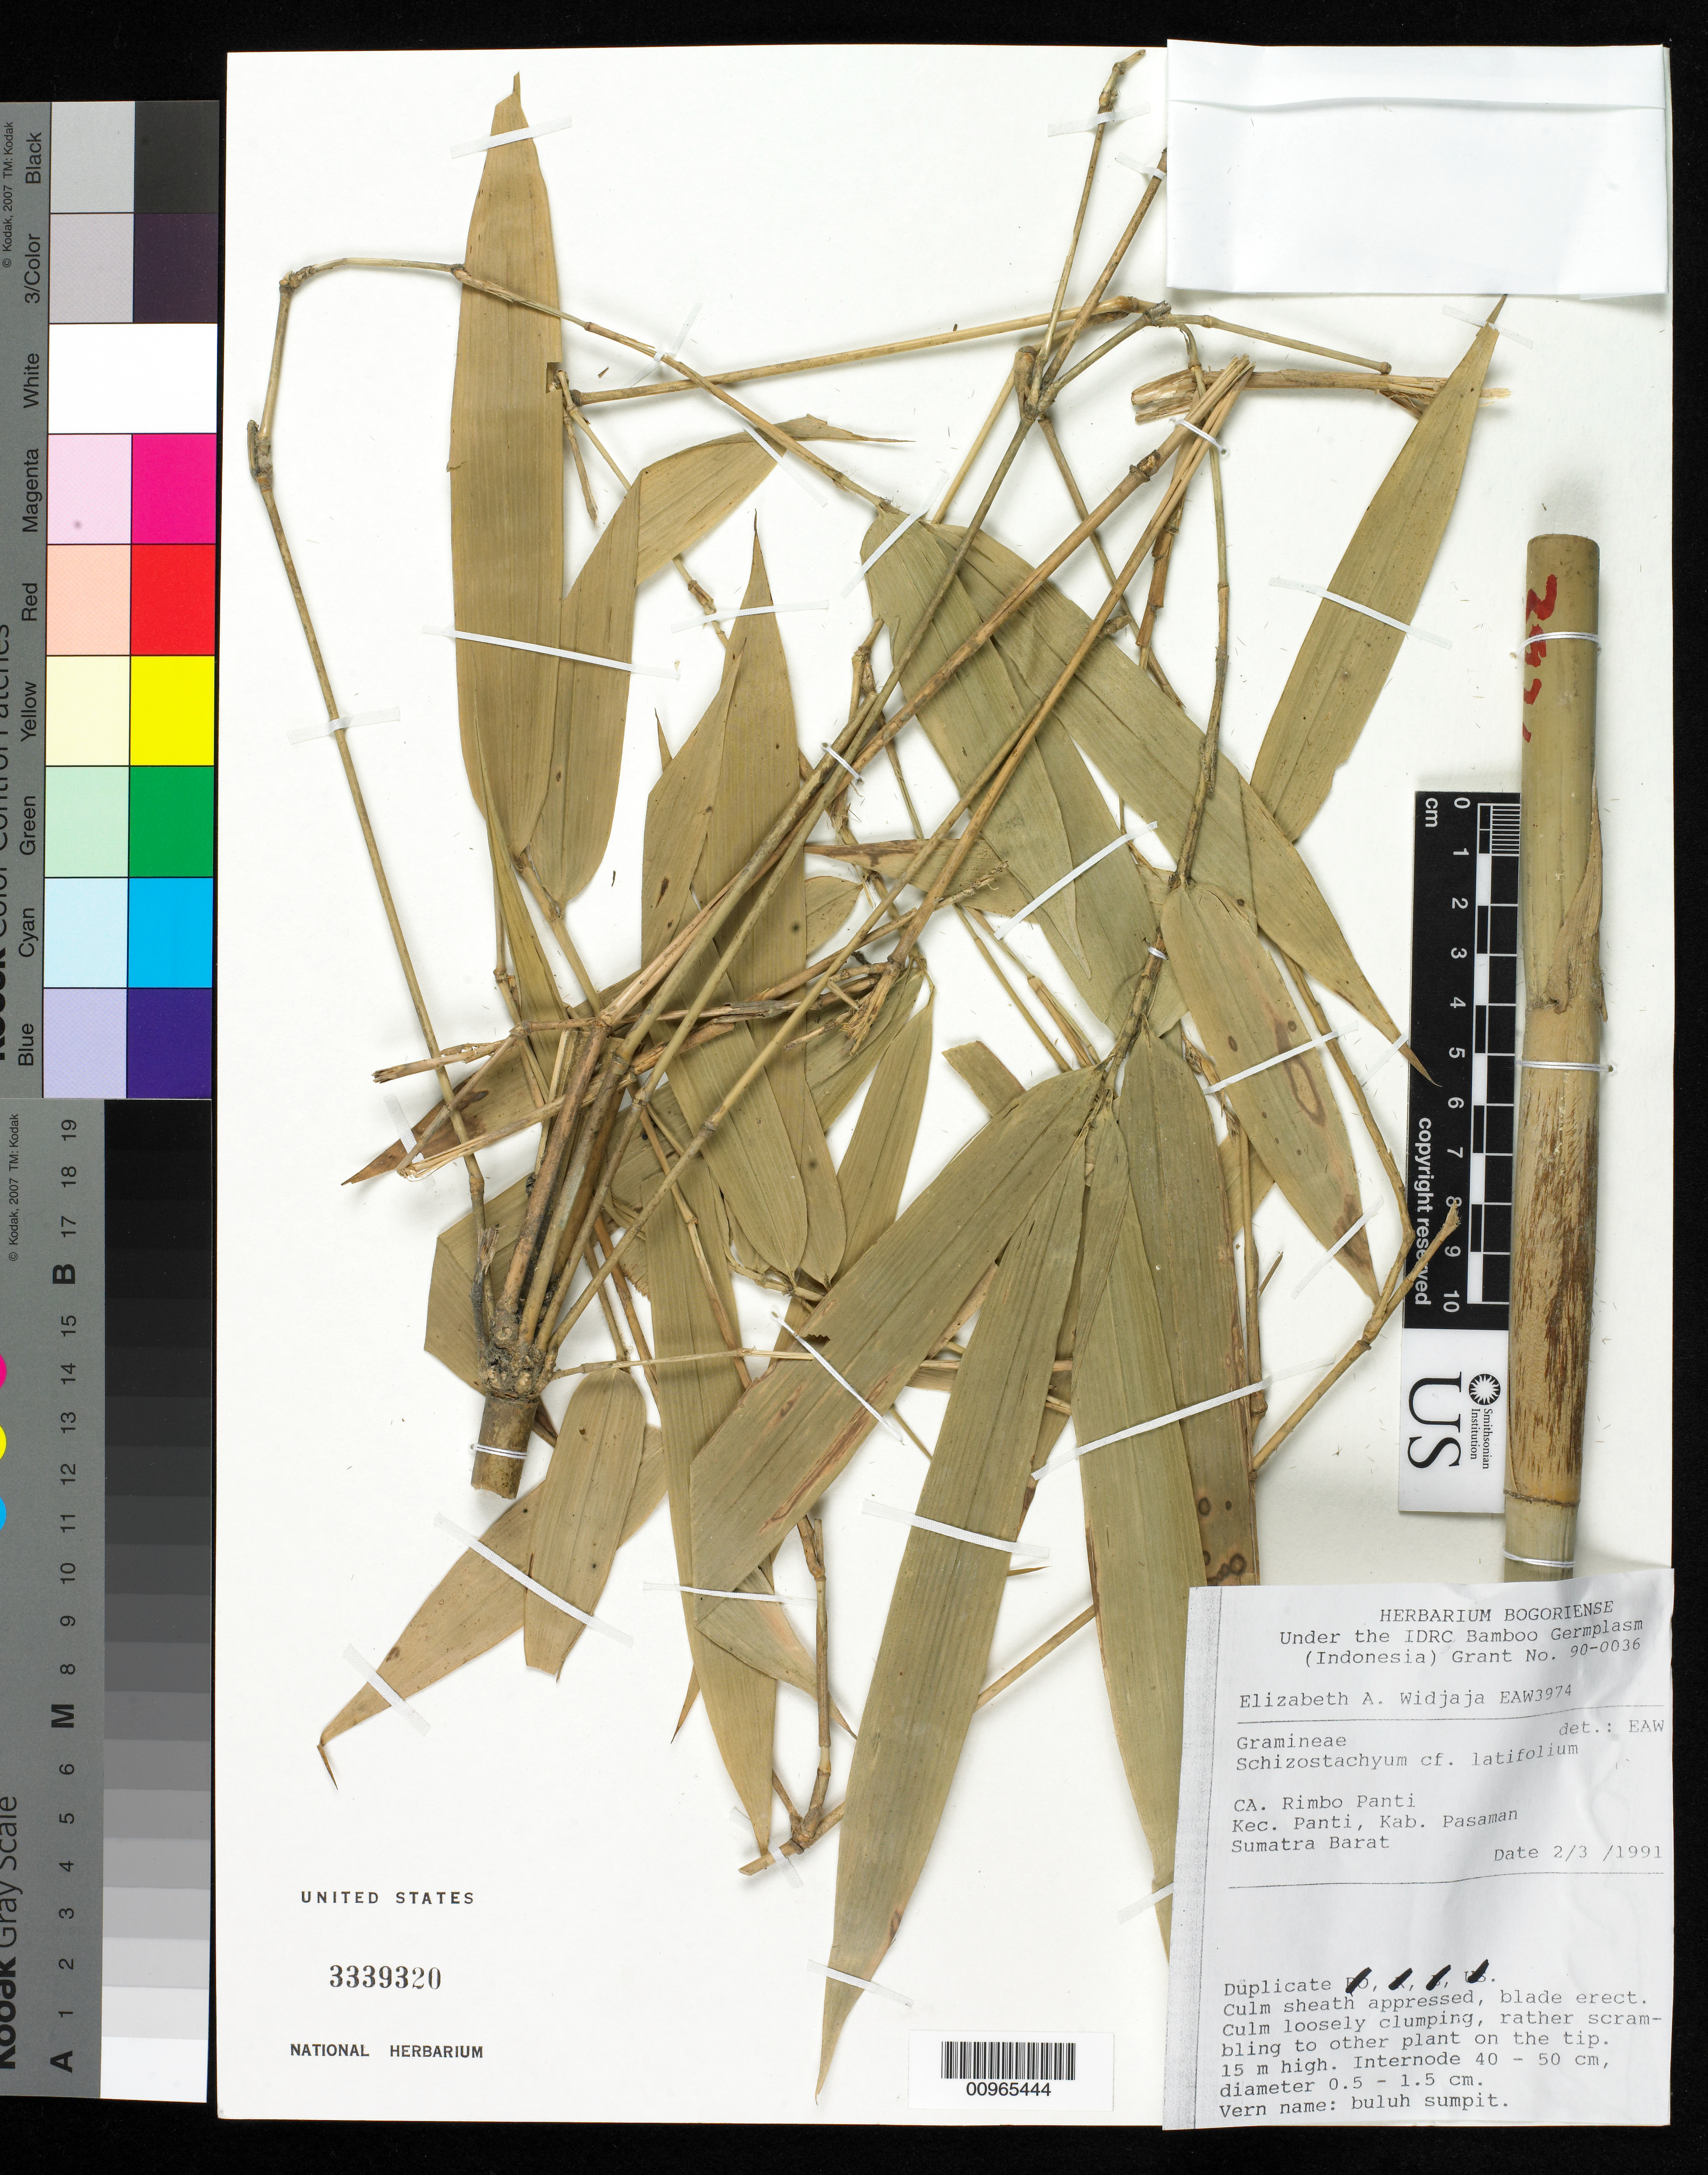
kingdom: Plantae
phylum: Tracheophyta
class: Liliopsida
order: Poales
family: Poaceae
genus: Schizostachyum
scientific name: Schizostachyum latifolium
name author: Gamble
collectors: E. A. Widjaja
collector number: EAW 3974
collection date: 1991-03-02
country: Indonesia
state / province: Sumatra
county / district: Sumatera Barat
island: Sumatra I.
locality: CA. Rimbo Panti, Kec. Panti, Kab. Pasaman, Sumatra Barat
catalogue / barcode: US 3339320